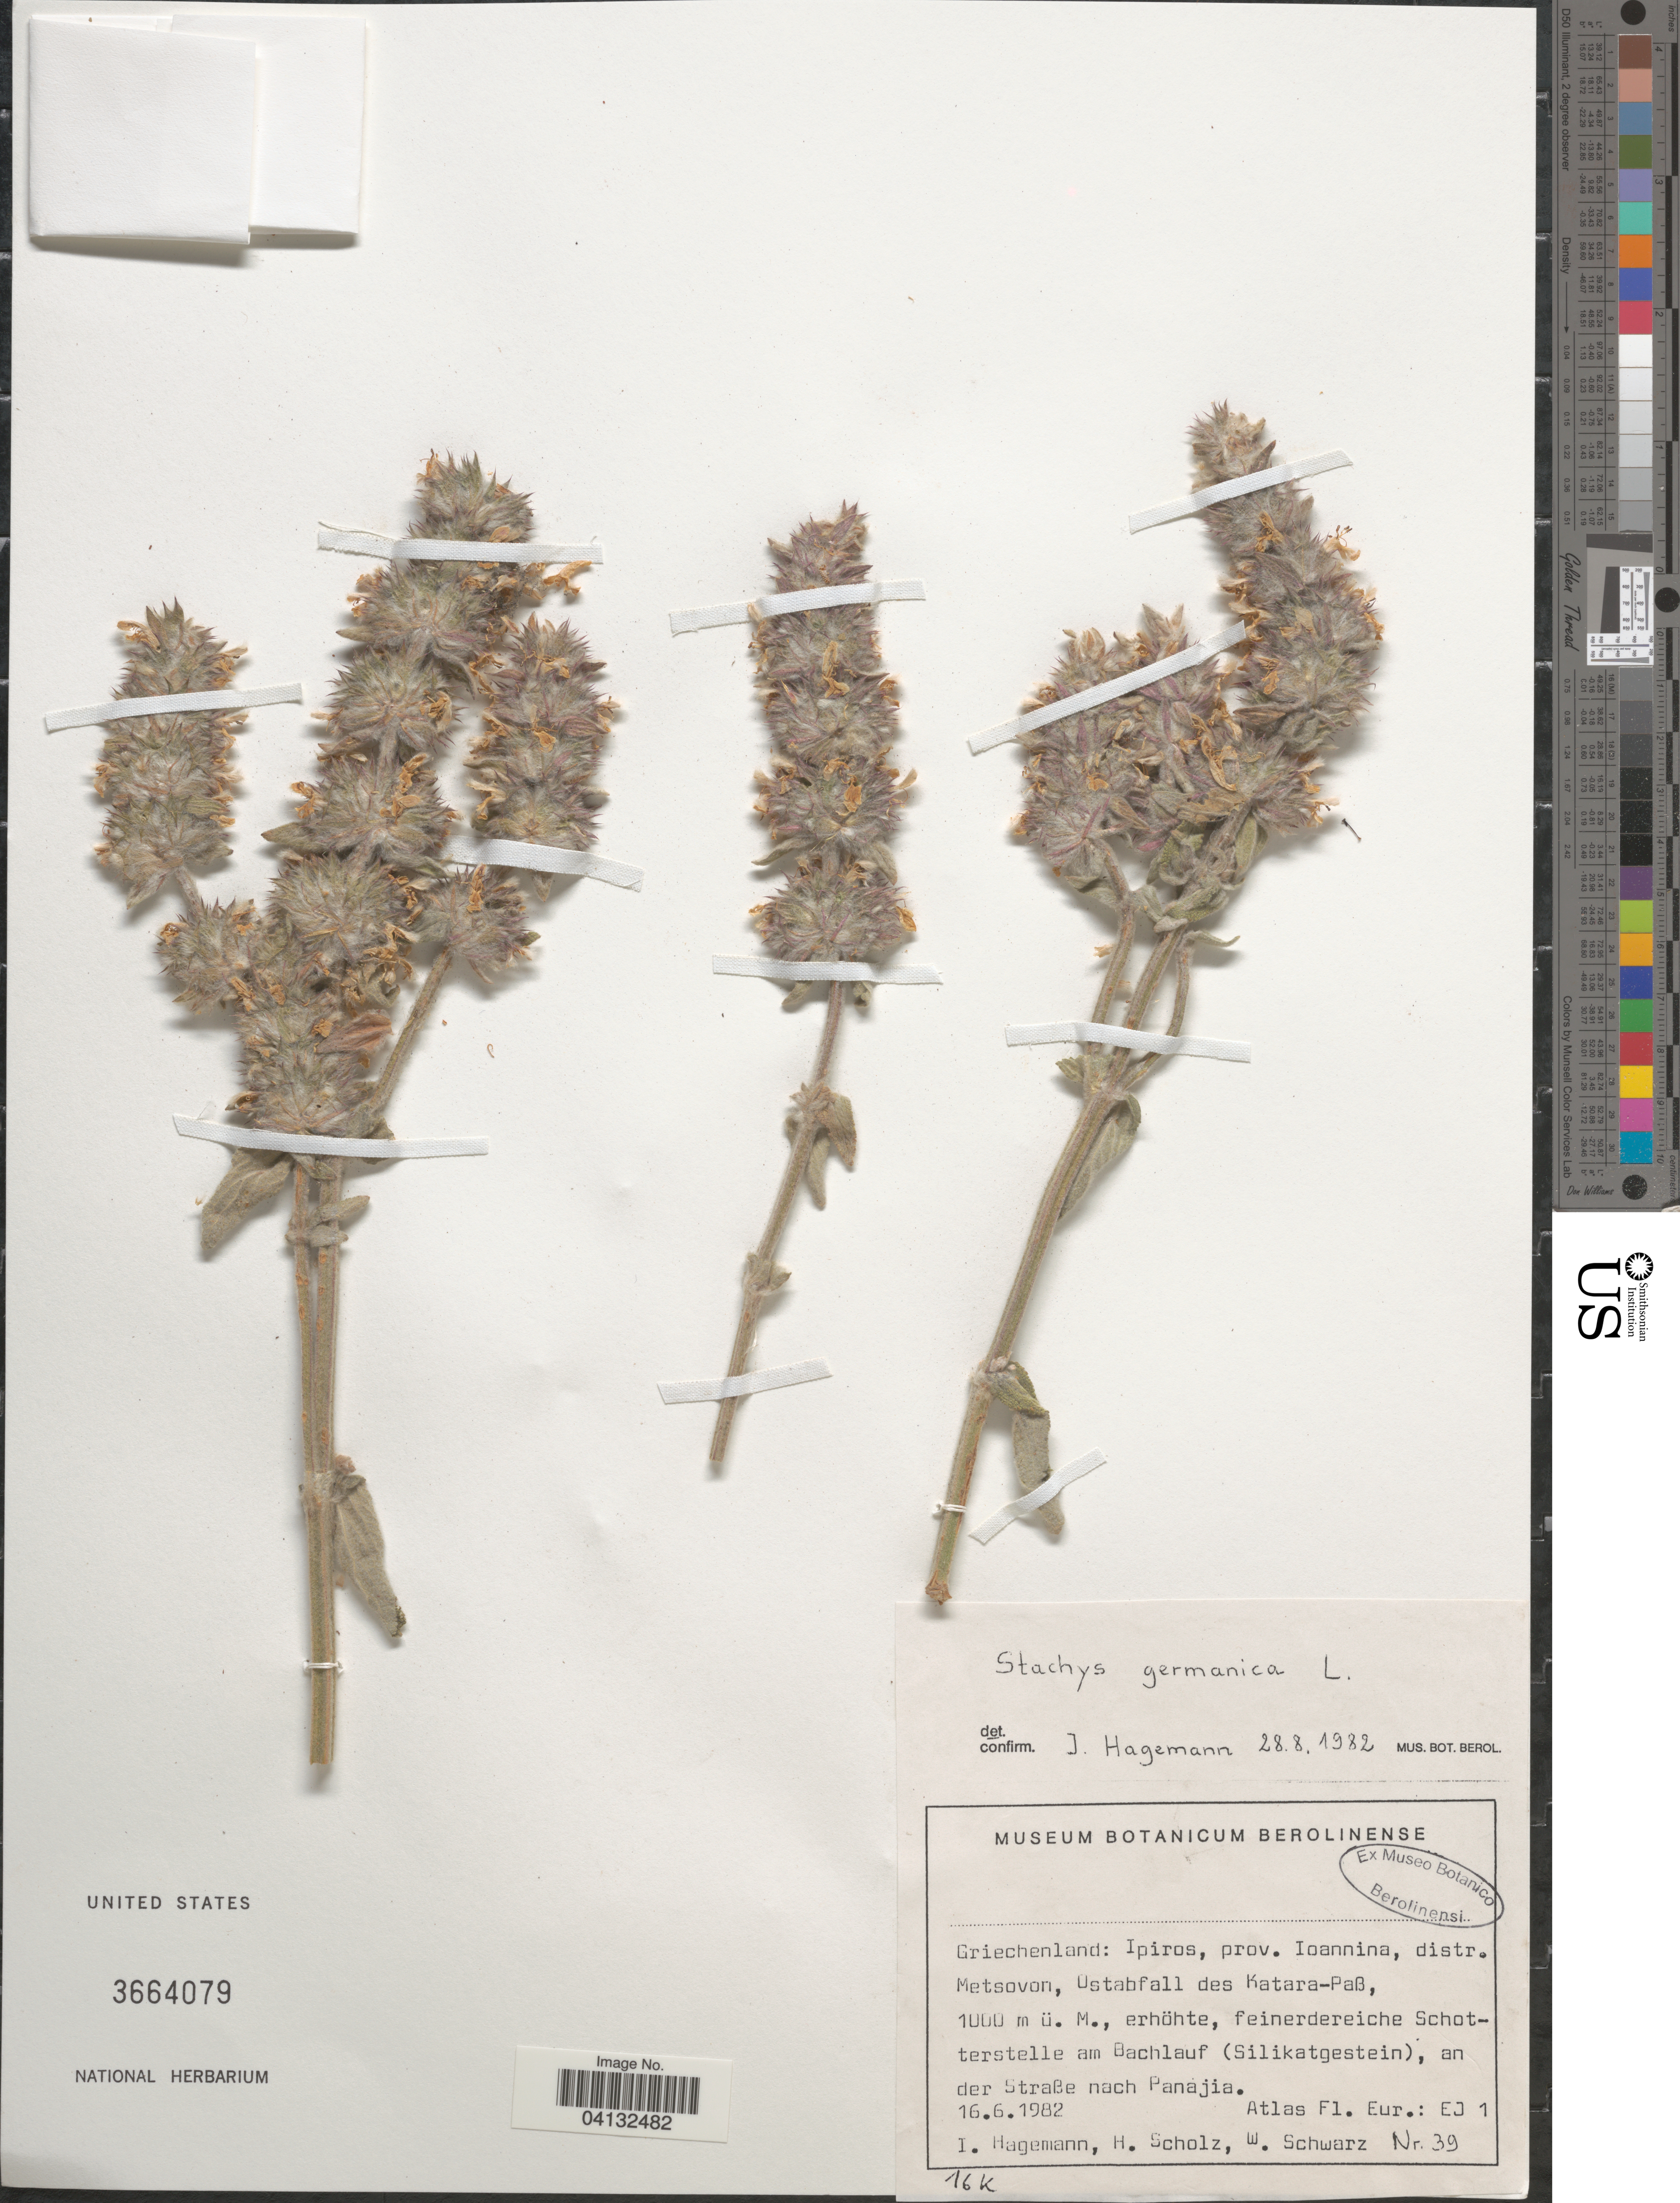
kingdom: Plantae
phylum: Tracheophyta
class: Magnoliopsida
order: Lamiales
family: Lamiaceae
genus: Stachys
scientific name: Stachys germanica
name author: L.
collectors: I. Hagemann, H. W. Scholz & w. Schwarz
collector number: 39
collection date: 1982-06-16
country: Greece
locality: Griechenland: Ipiros, prov. Ioannina, distr. Metsovon, Ustabfall des Katara-Paß, erhöhte, feinerdereiche Schotterstelle am Bachlauf (Silikatgestein), an der Straße nach Panajia.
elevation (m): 1000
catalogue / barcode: US 3664079